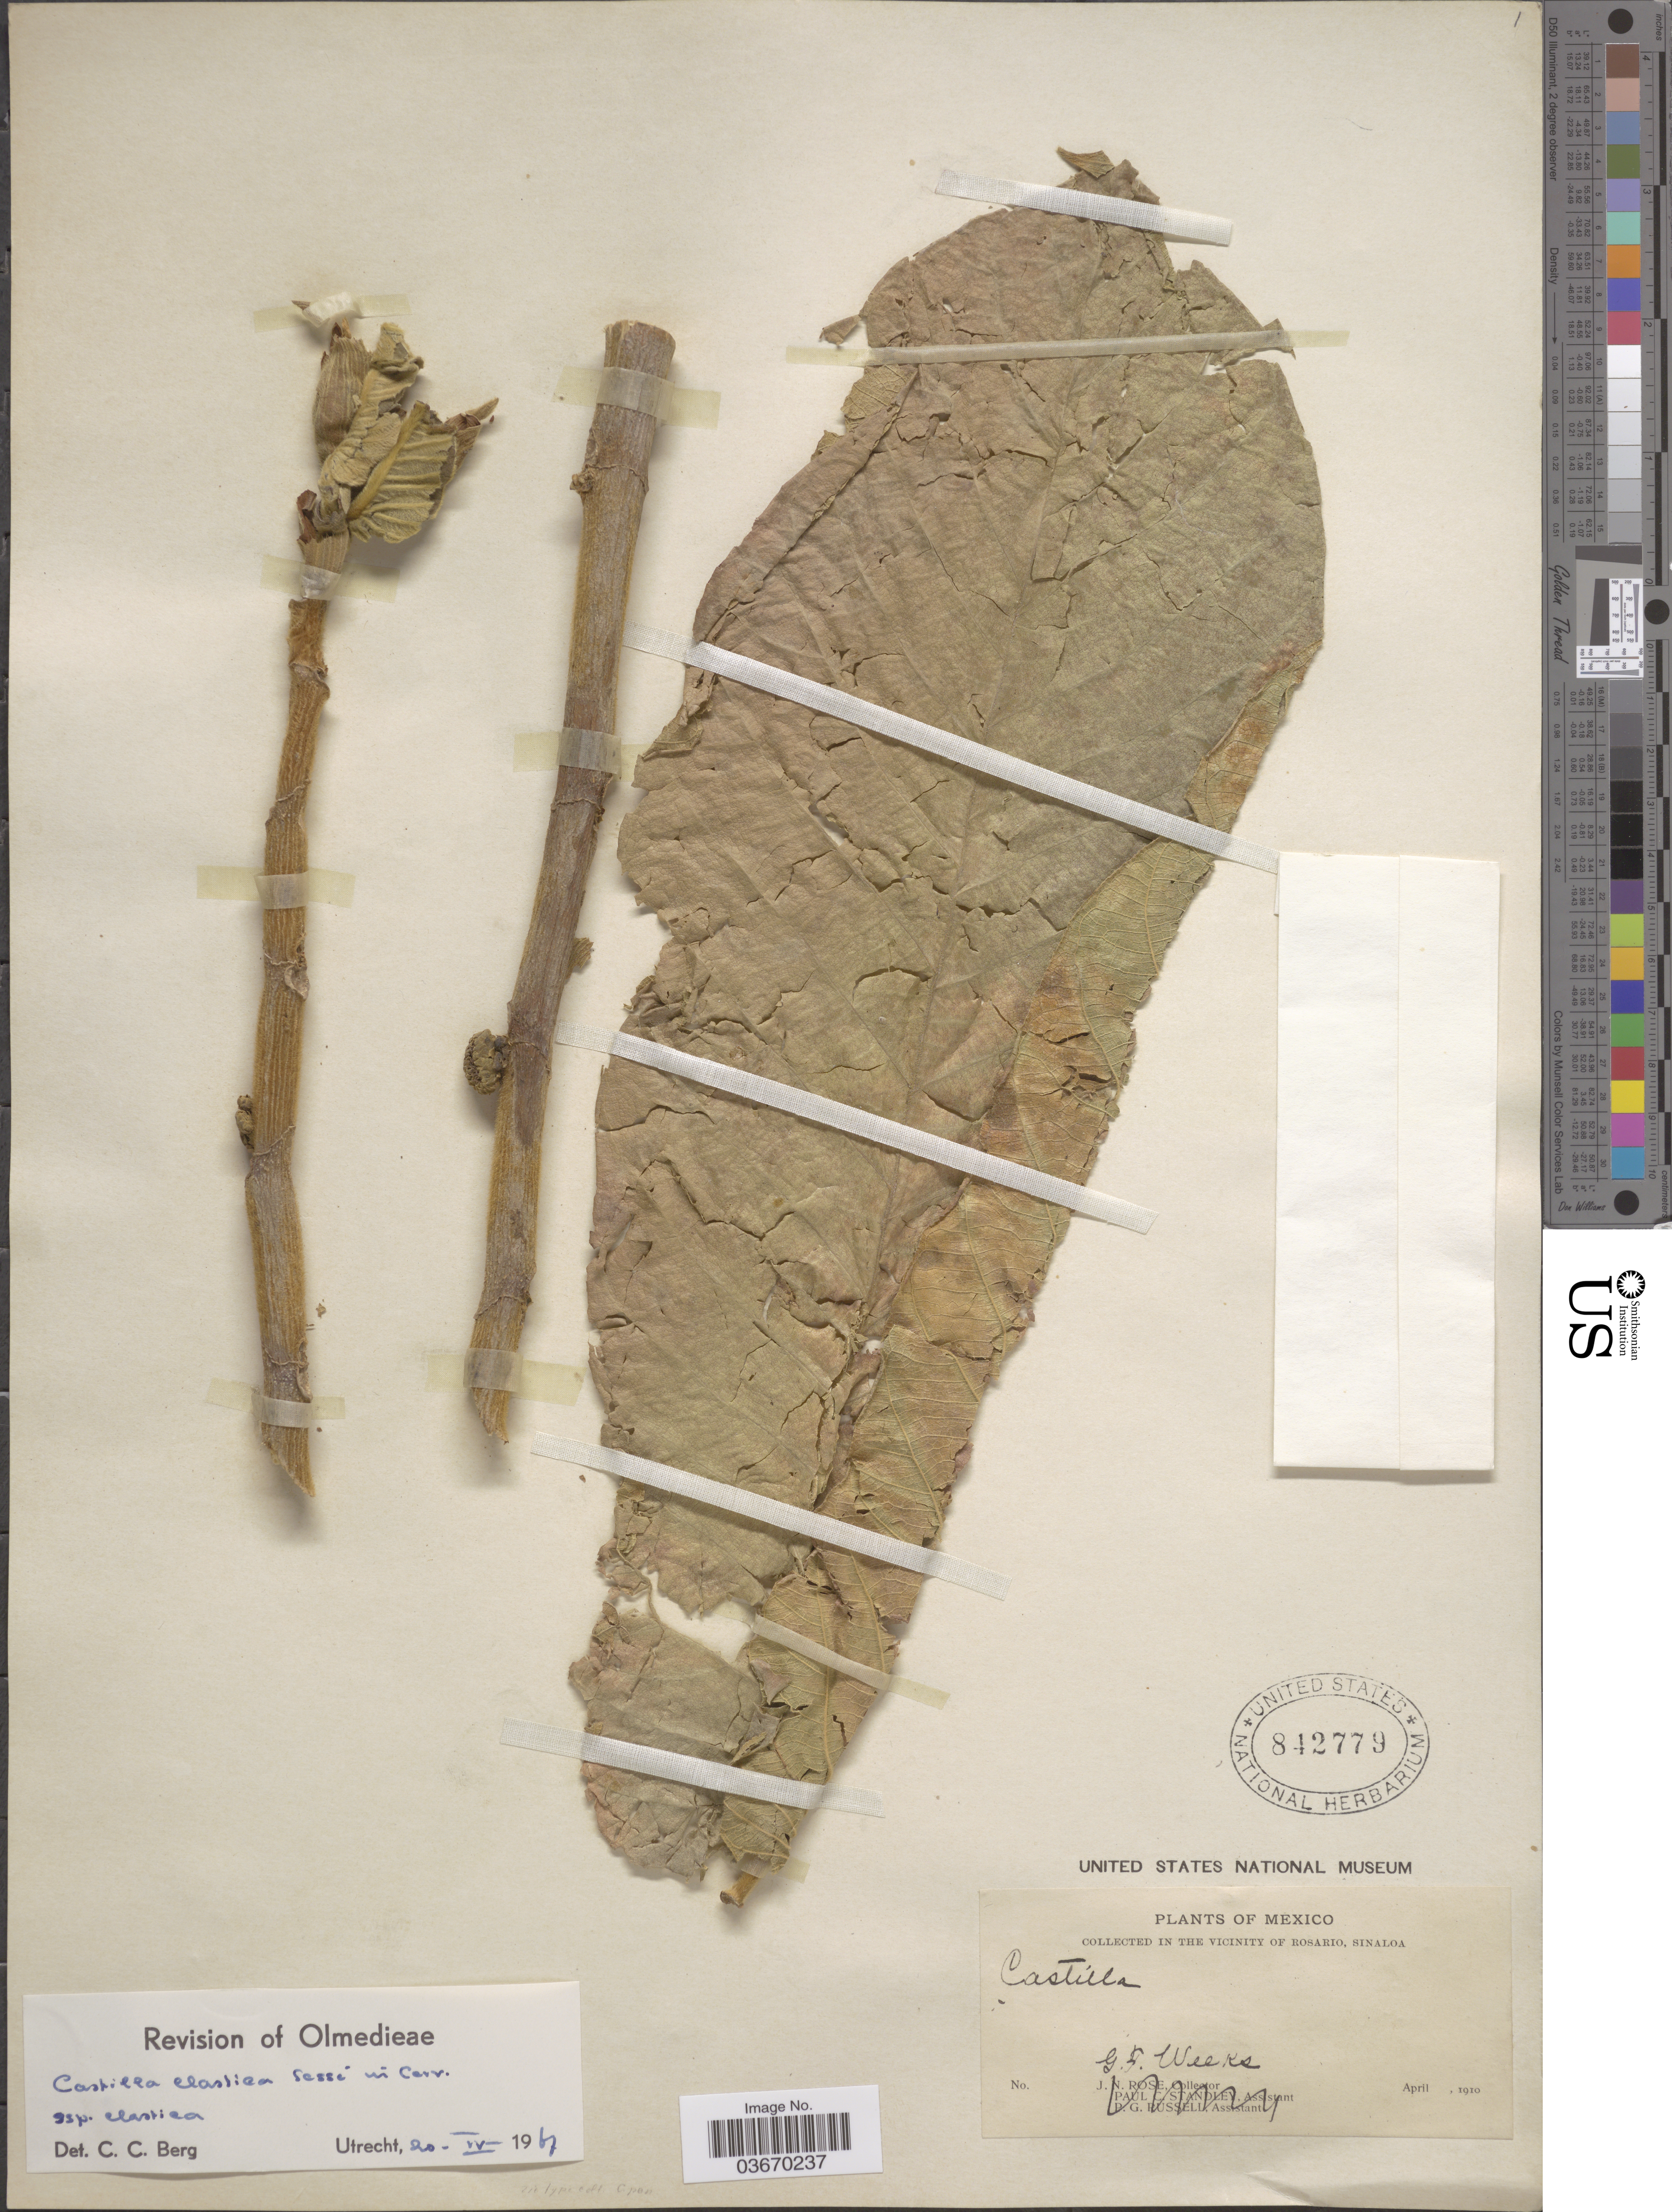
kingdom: Plantae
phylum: Tracheophyta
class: Magnoliopsida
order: Rosales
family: Moraceae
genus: Castilla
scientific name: Castilla elastica subsp. elastica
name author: Sessé ex Cerv.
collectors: G. Weeks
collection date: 1910-04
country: Mexico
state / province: Sinaloa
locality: Vicinity of Rosario.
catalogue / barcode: US 842779